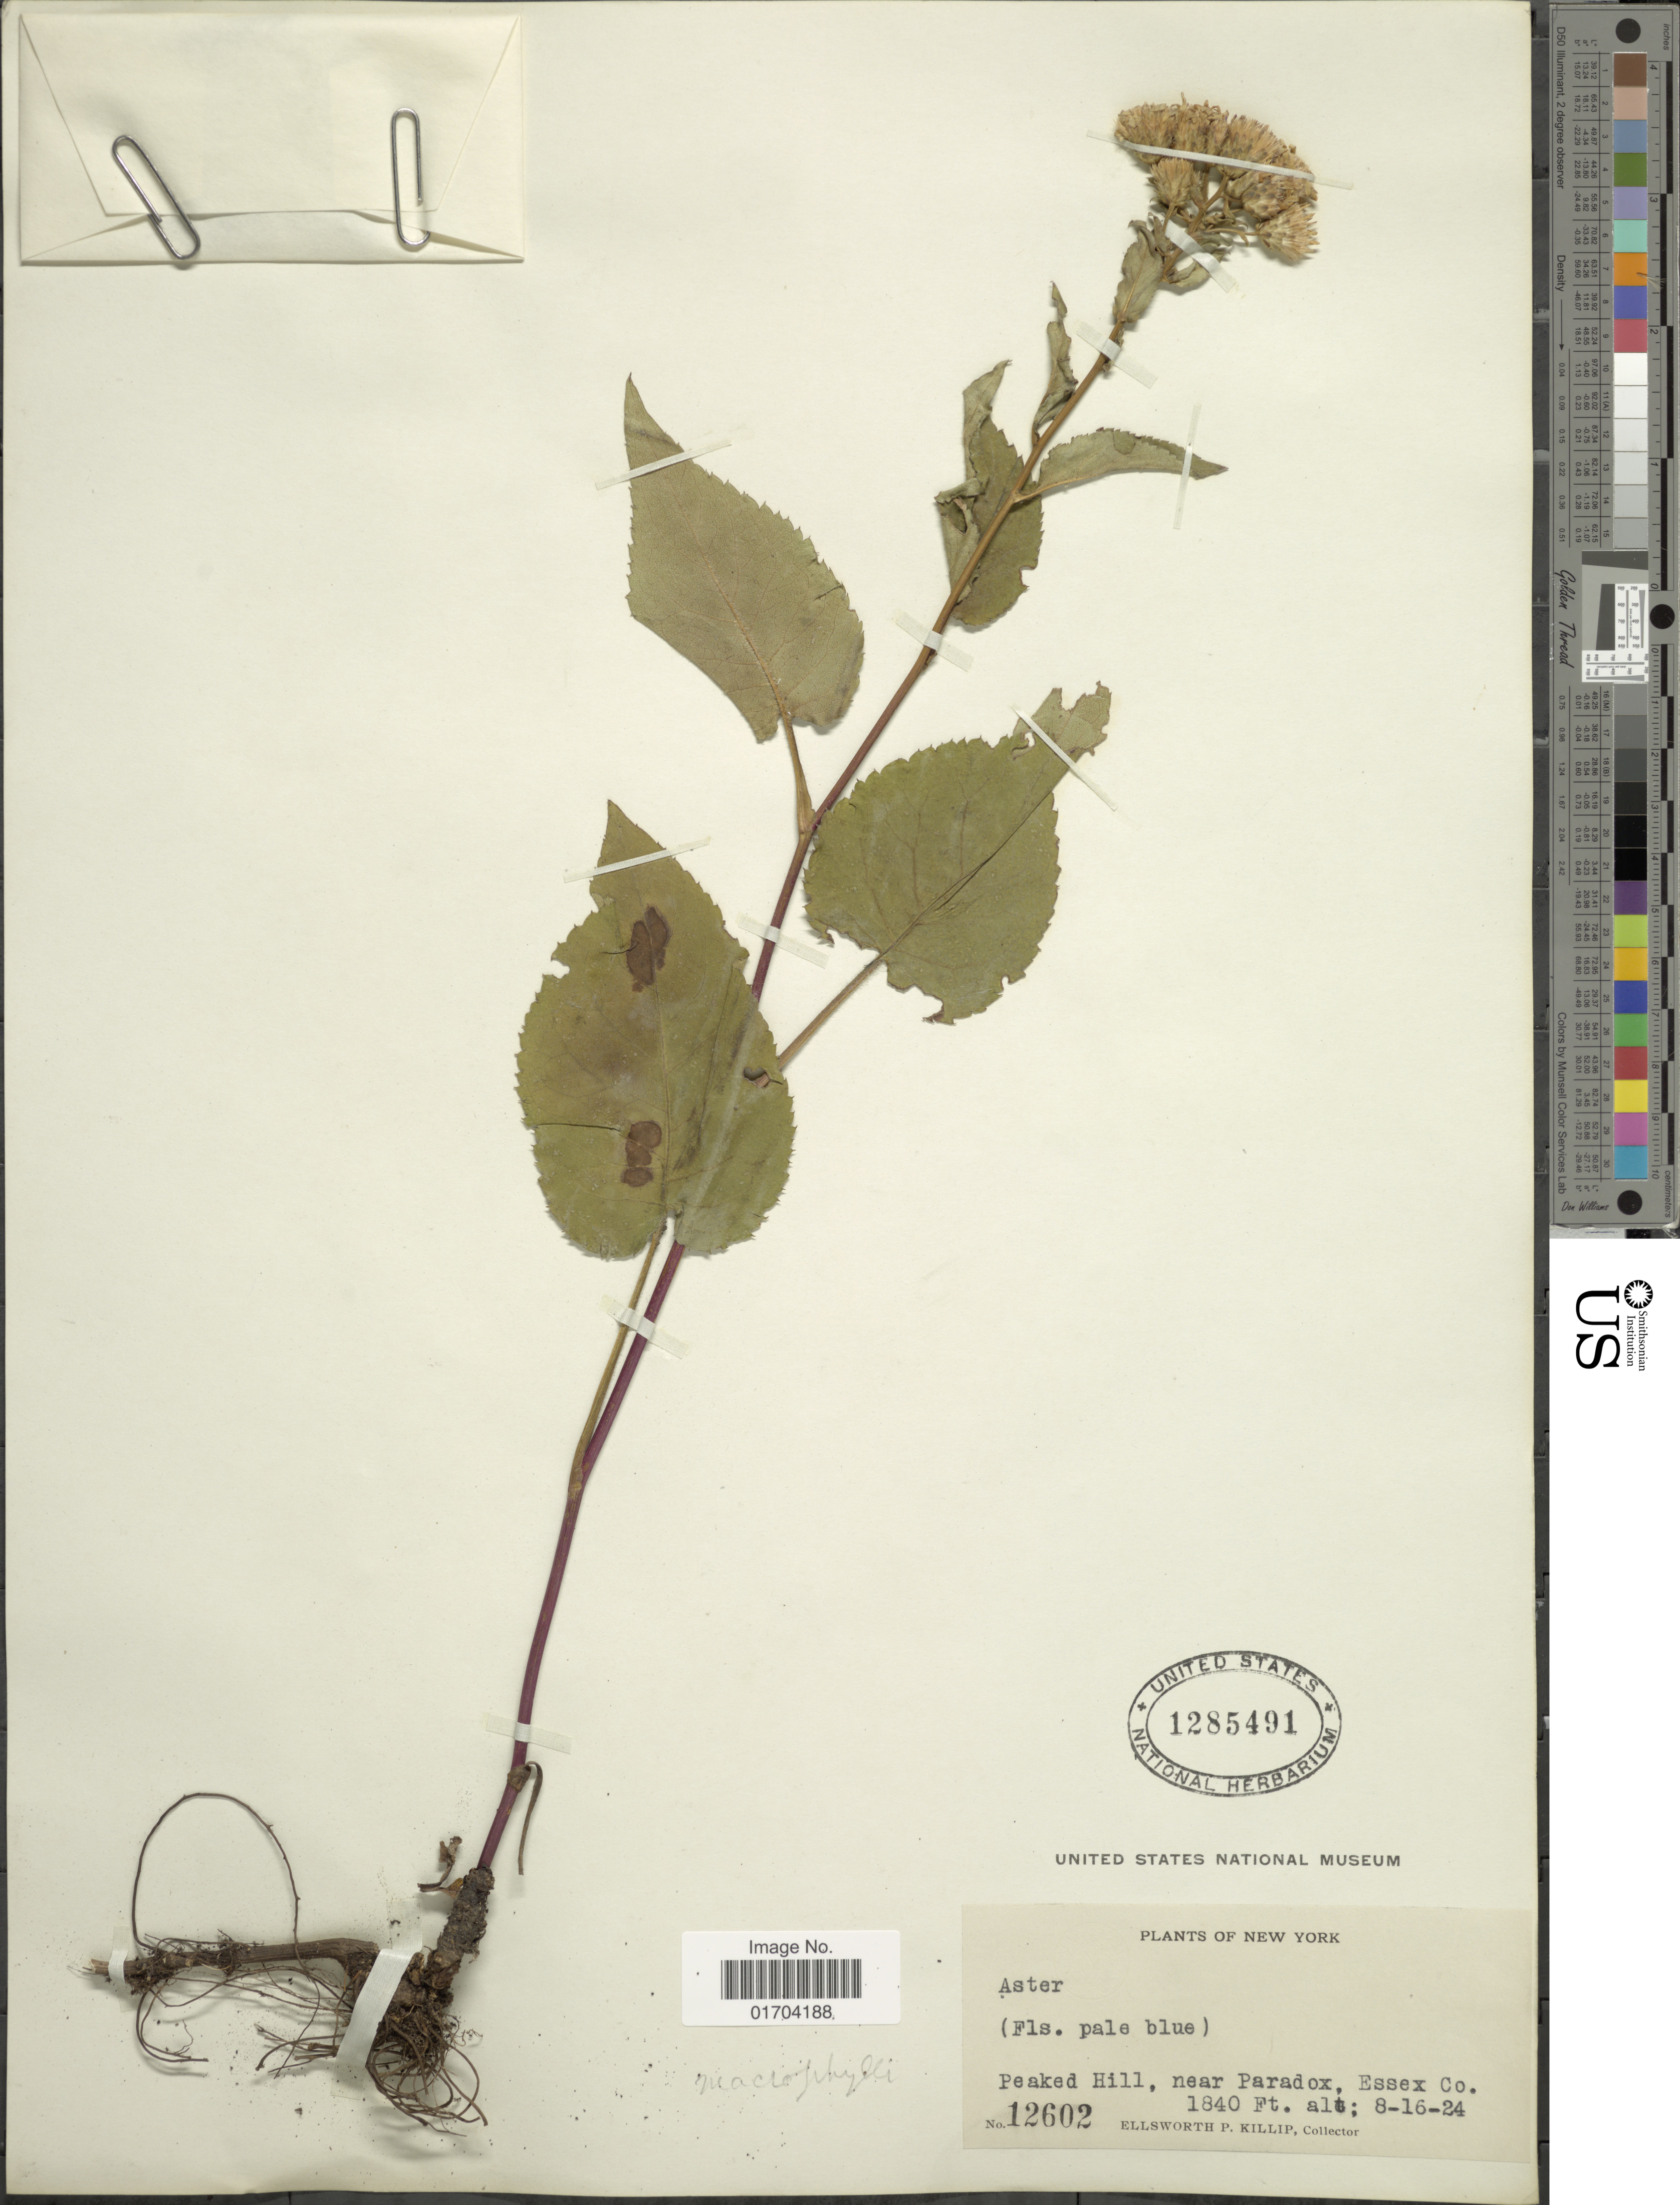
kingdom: Plantae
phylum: Tracheophyta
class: Magnoliopsida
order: Asterales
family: Asteraceae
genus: Symphyotrichum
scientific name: Symphyotrichum sp.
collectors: E. P. Killip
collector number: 12602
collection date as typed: Transcribed d/m/y: 16/8/24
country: United States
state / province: New York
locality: Peaked Hill, near Paradox, Essex Co.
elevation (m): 561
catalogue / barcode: US 1285491